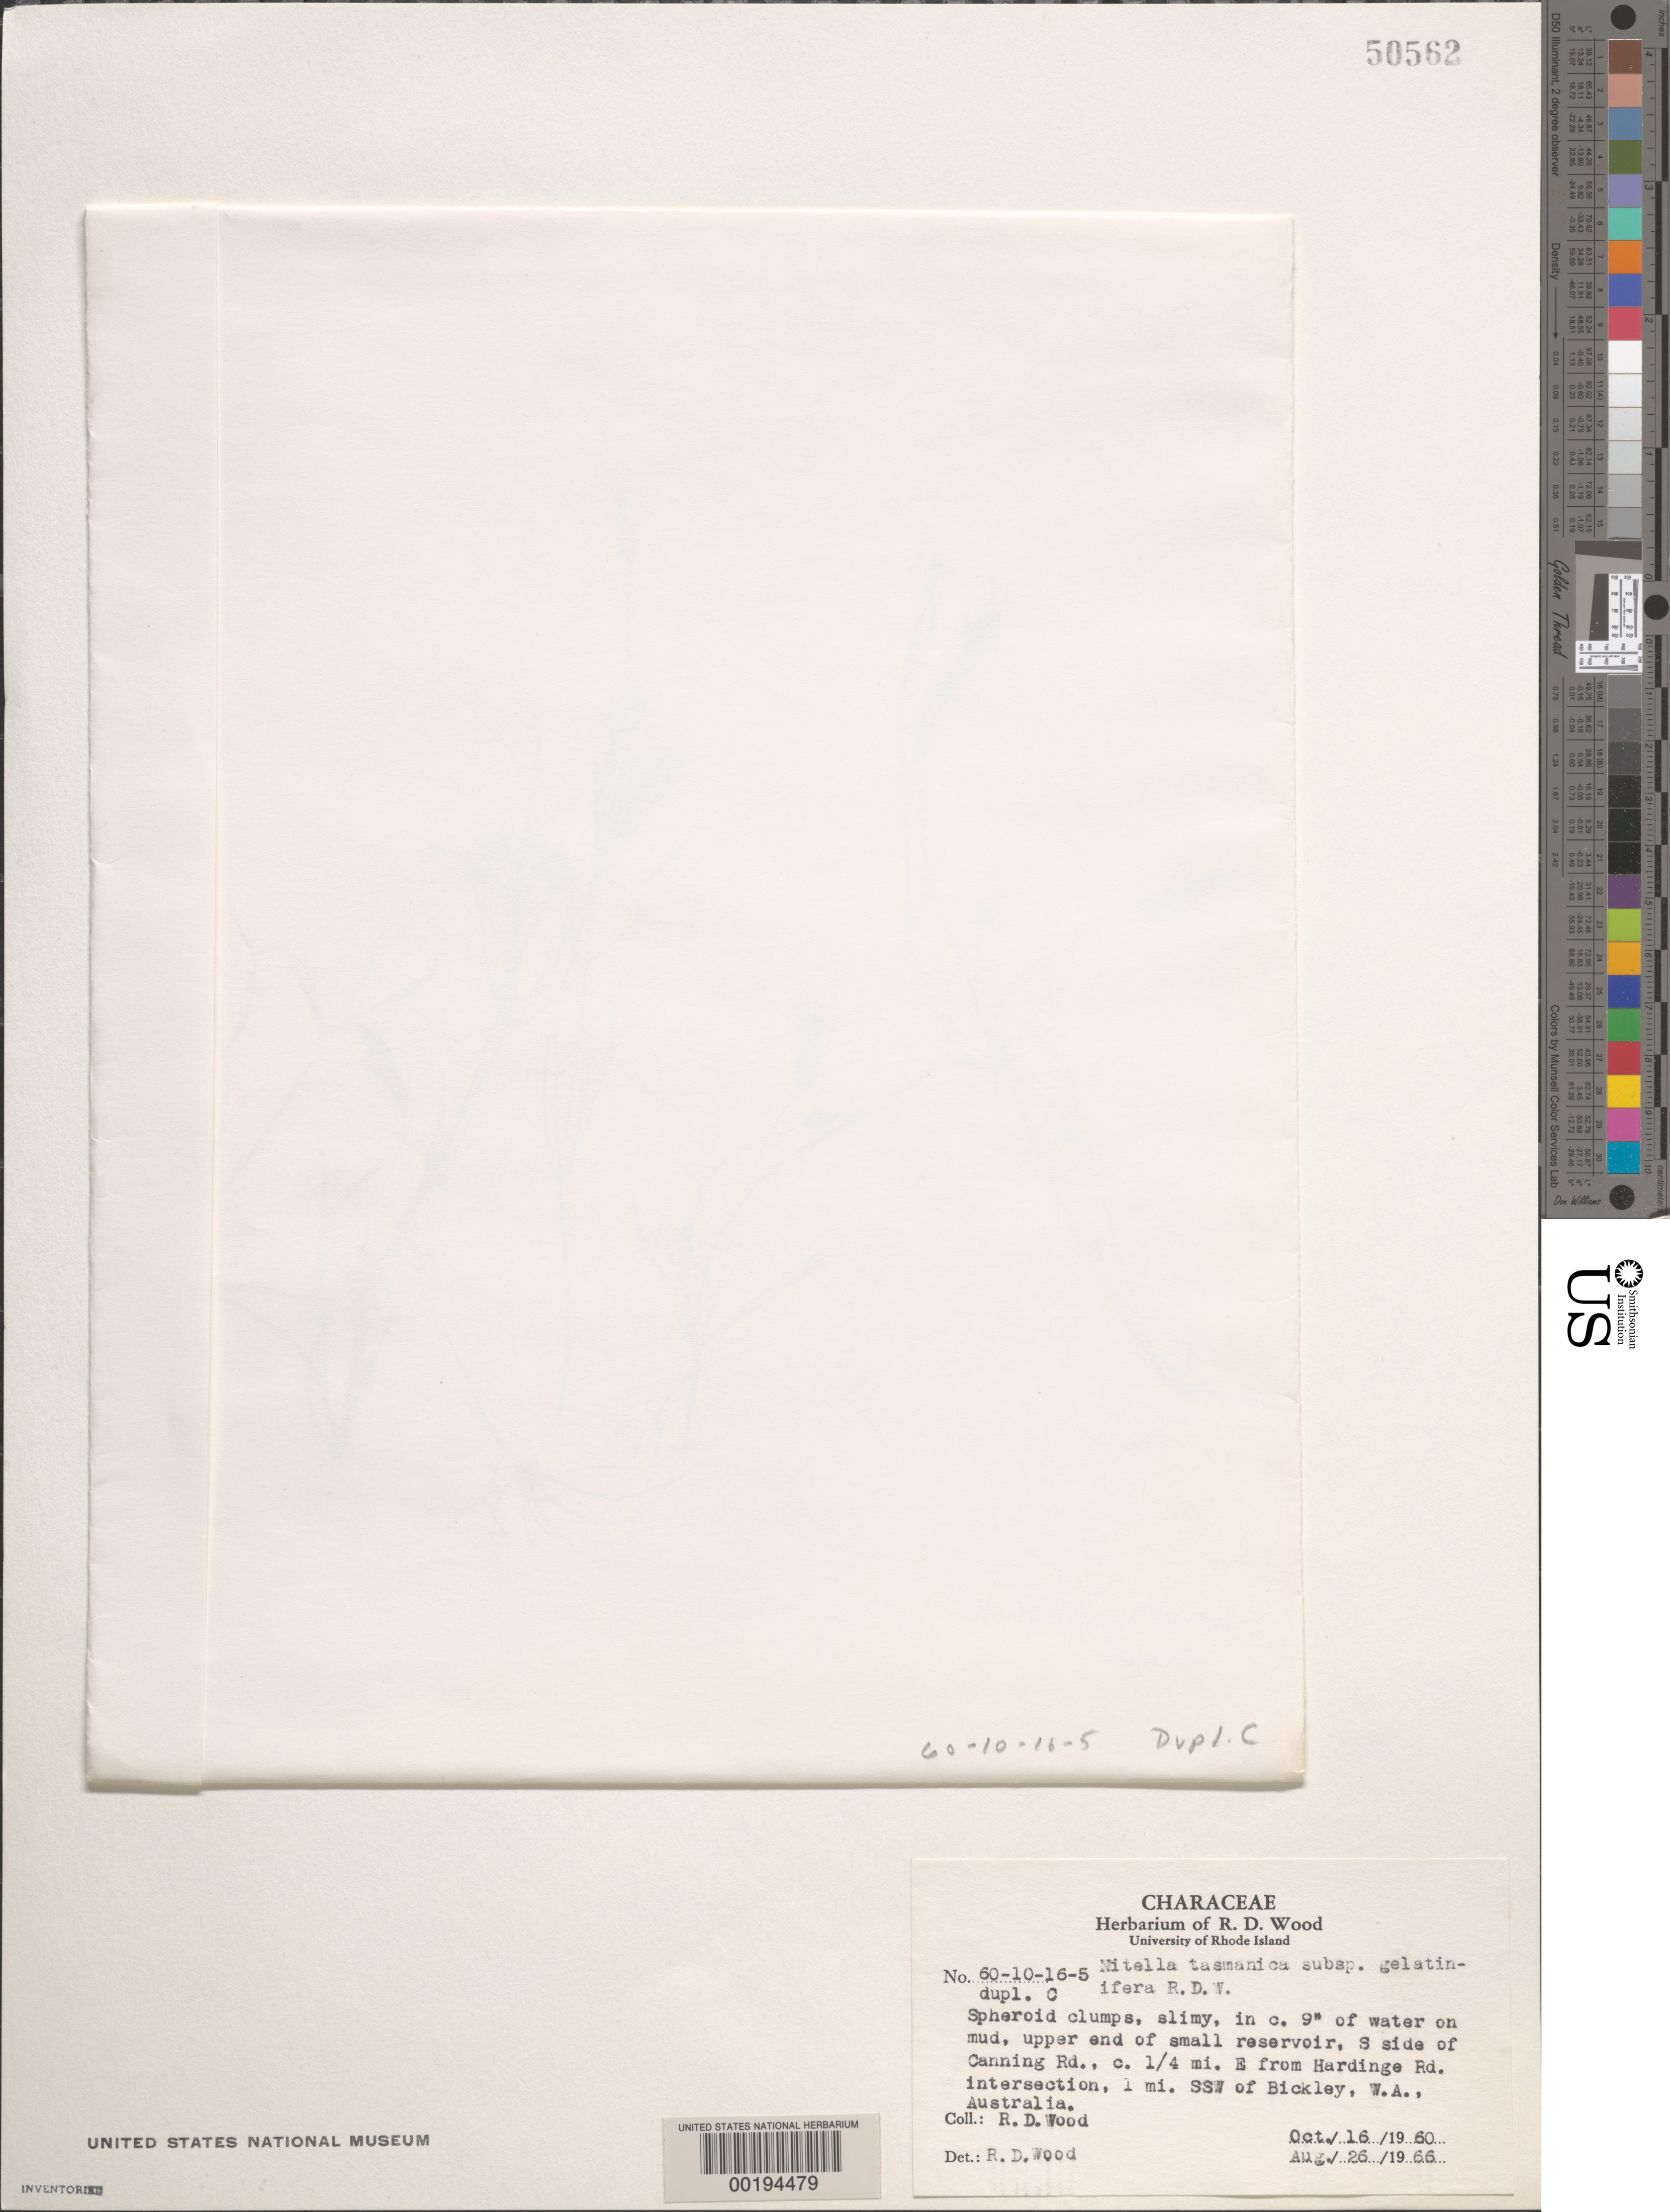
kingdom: Plantae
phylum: Charophyta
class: Charophyceae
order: Charales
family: Characeae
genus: Nitella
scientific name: Nitella tasmanica subsp. gelatinifera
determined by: Wood, R. D.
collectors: R. Wood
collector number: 60-10-16-5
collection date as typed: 16 Oct 1960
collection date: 1960-10-16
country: Australia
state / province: Western Australia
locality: Canning road 1 mile south southwest of bickley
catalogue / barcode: US 50562